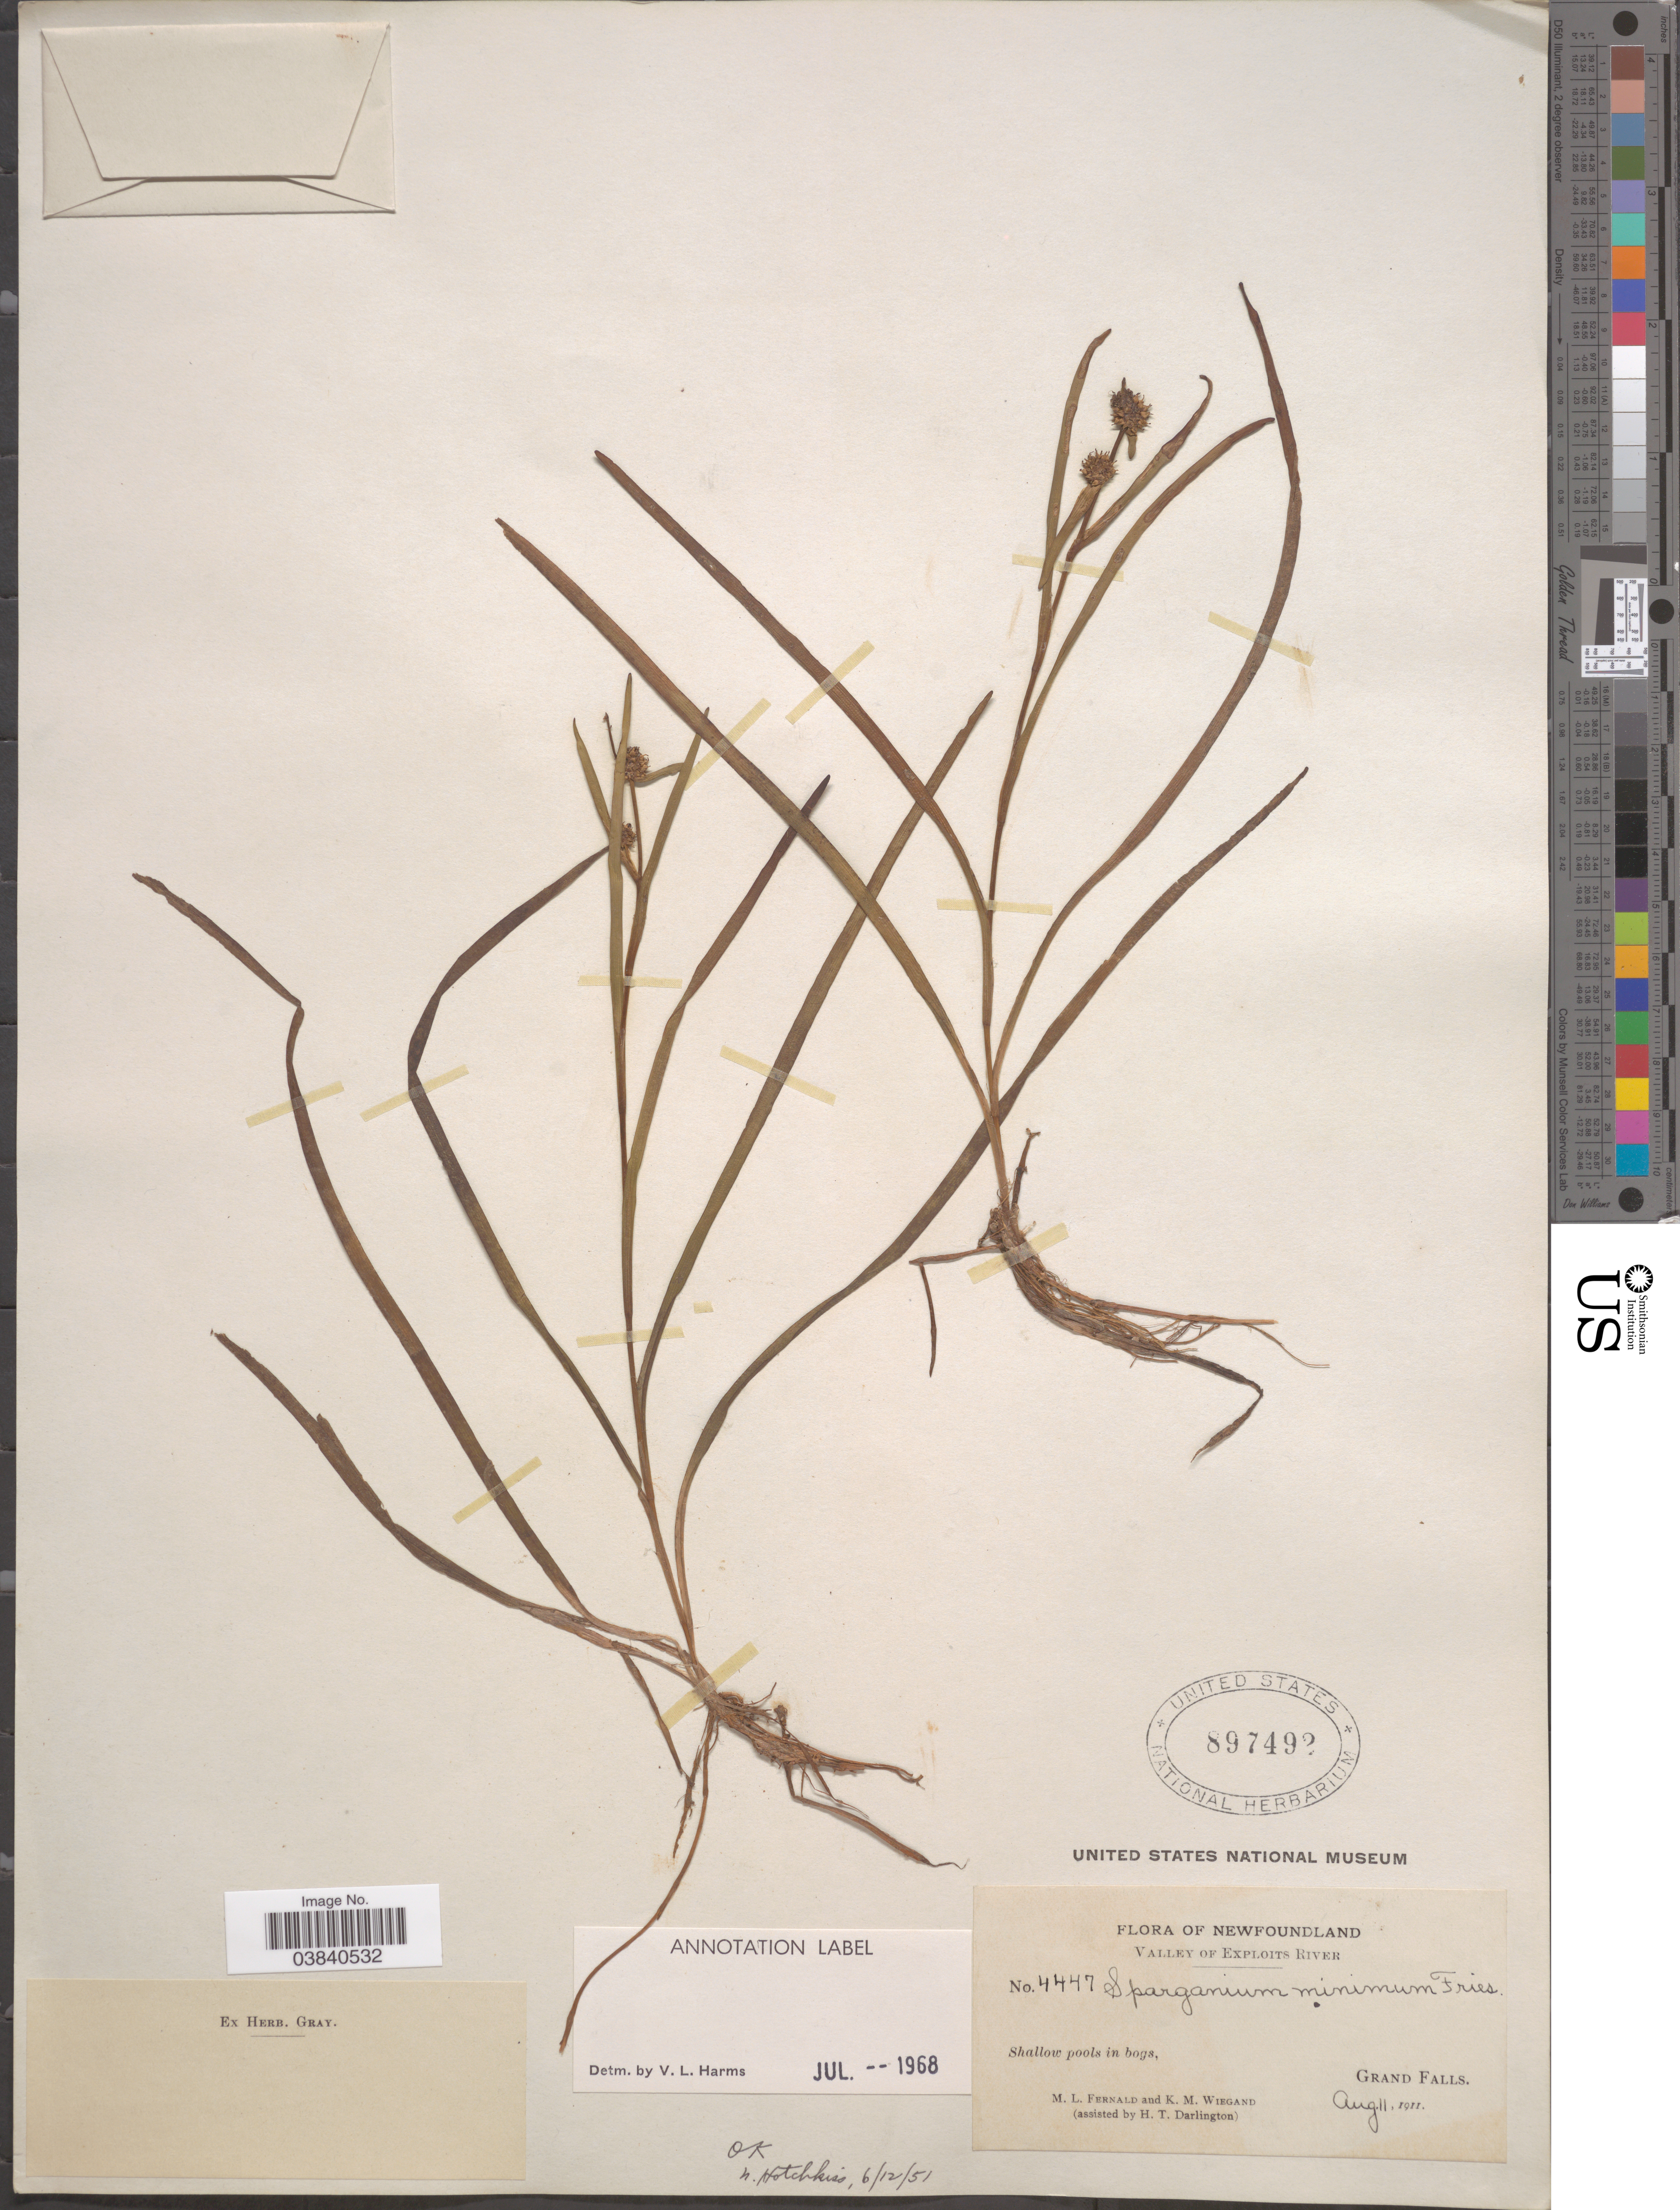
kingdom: Plantae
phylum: Tracheophyta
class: Liliopsida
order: Poales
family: Typhaceae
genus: Sparganium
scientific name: Sparganium minimum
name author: Wallr.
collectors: M. L. Fernald, K. M. Wiegand & H. Darlington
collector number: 4447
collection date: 1911-08-11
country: Canada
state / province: Newfoundland and Labrador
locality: Valley of Exploits River. Shallow pools in bogs, Grand Falls.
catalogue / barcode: US 897492